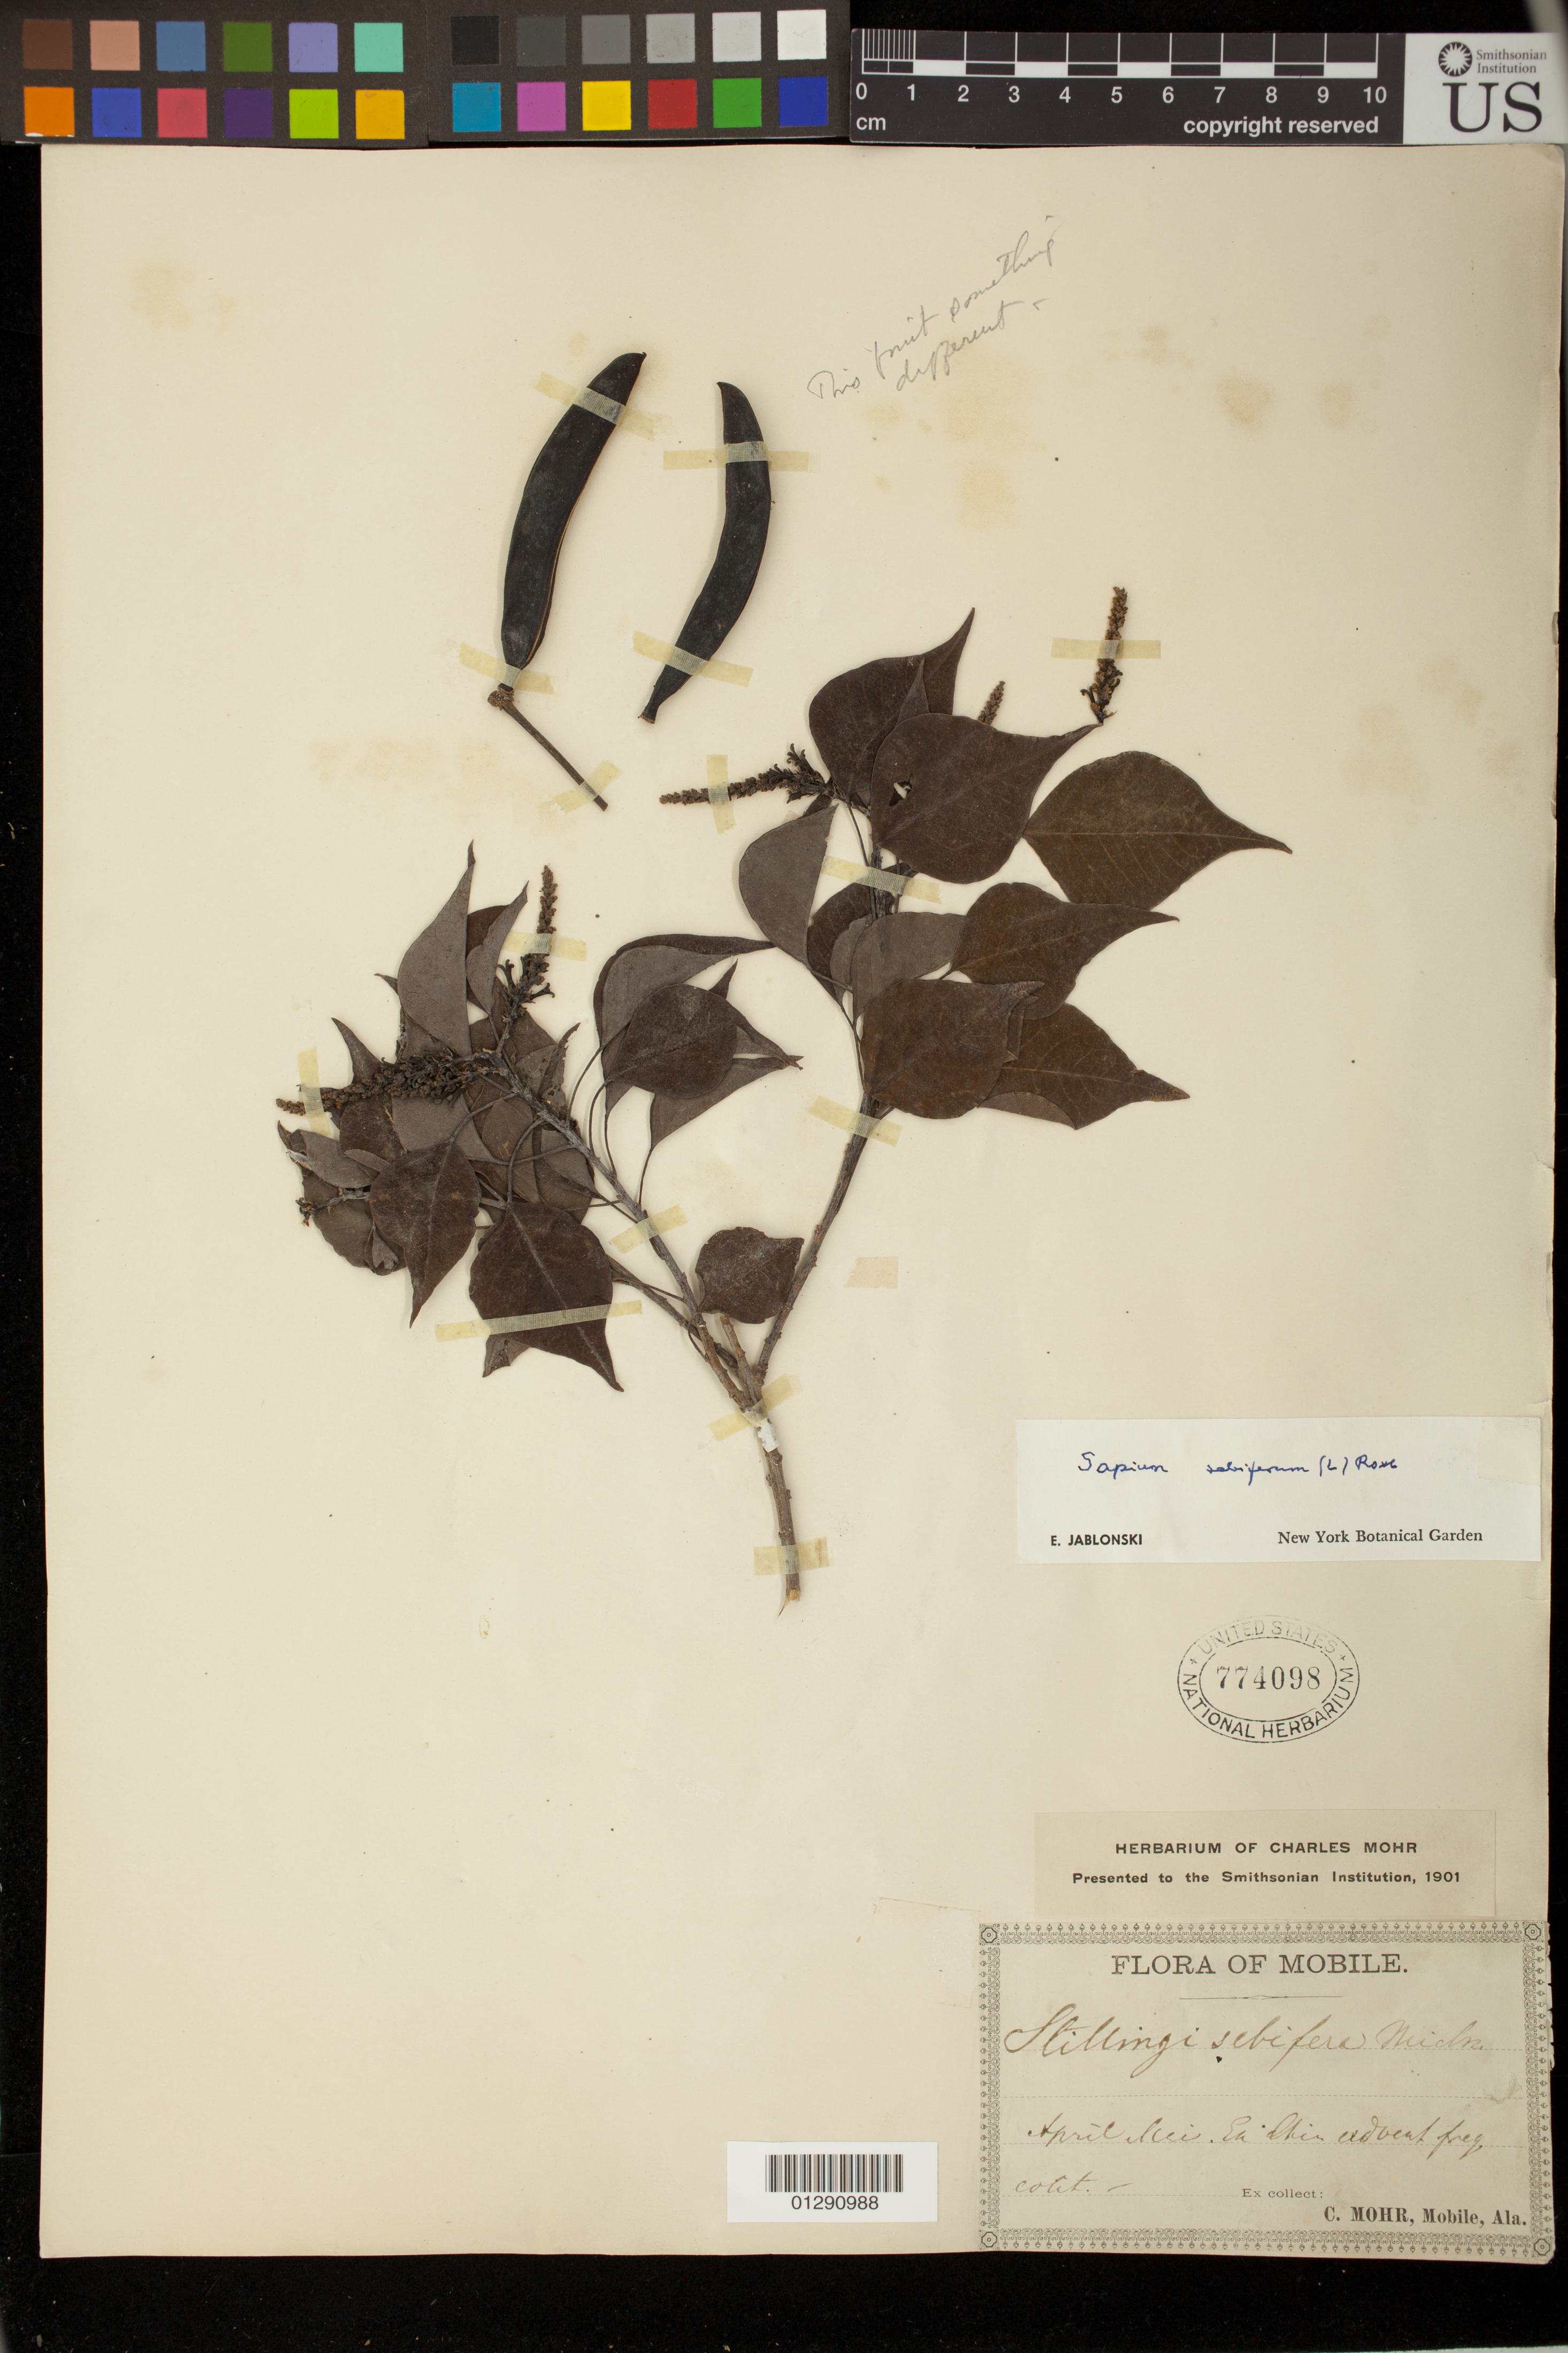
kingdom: Plantae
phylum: Tracheophyta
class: Magnoliopsida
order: Malpighiales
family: Euphorbiaceae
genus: Sapium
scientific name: Sapium sebiferum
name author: (L.) Roxb.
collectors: C. T. Mohr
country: United States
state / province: Alabama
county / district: Mobile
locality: Mobile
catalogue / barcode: US 774098